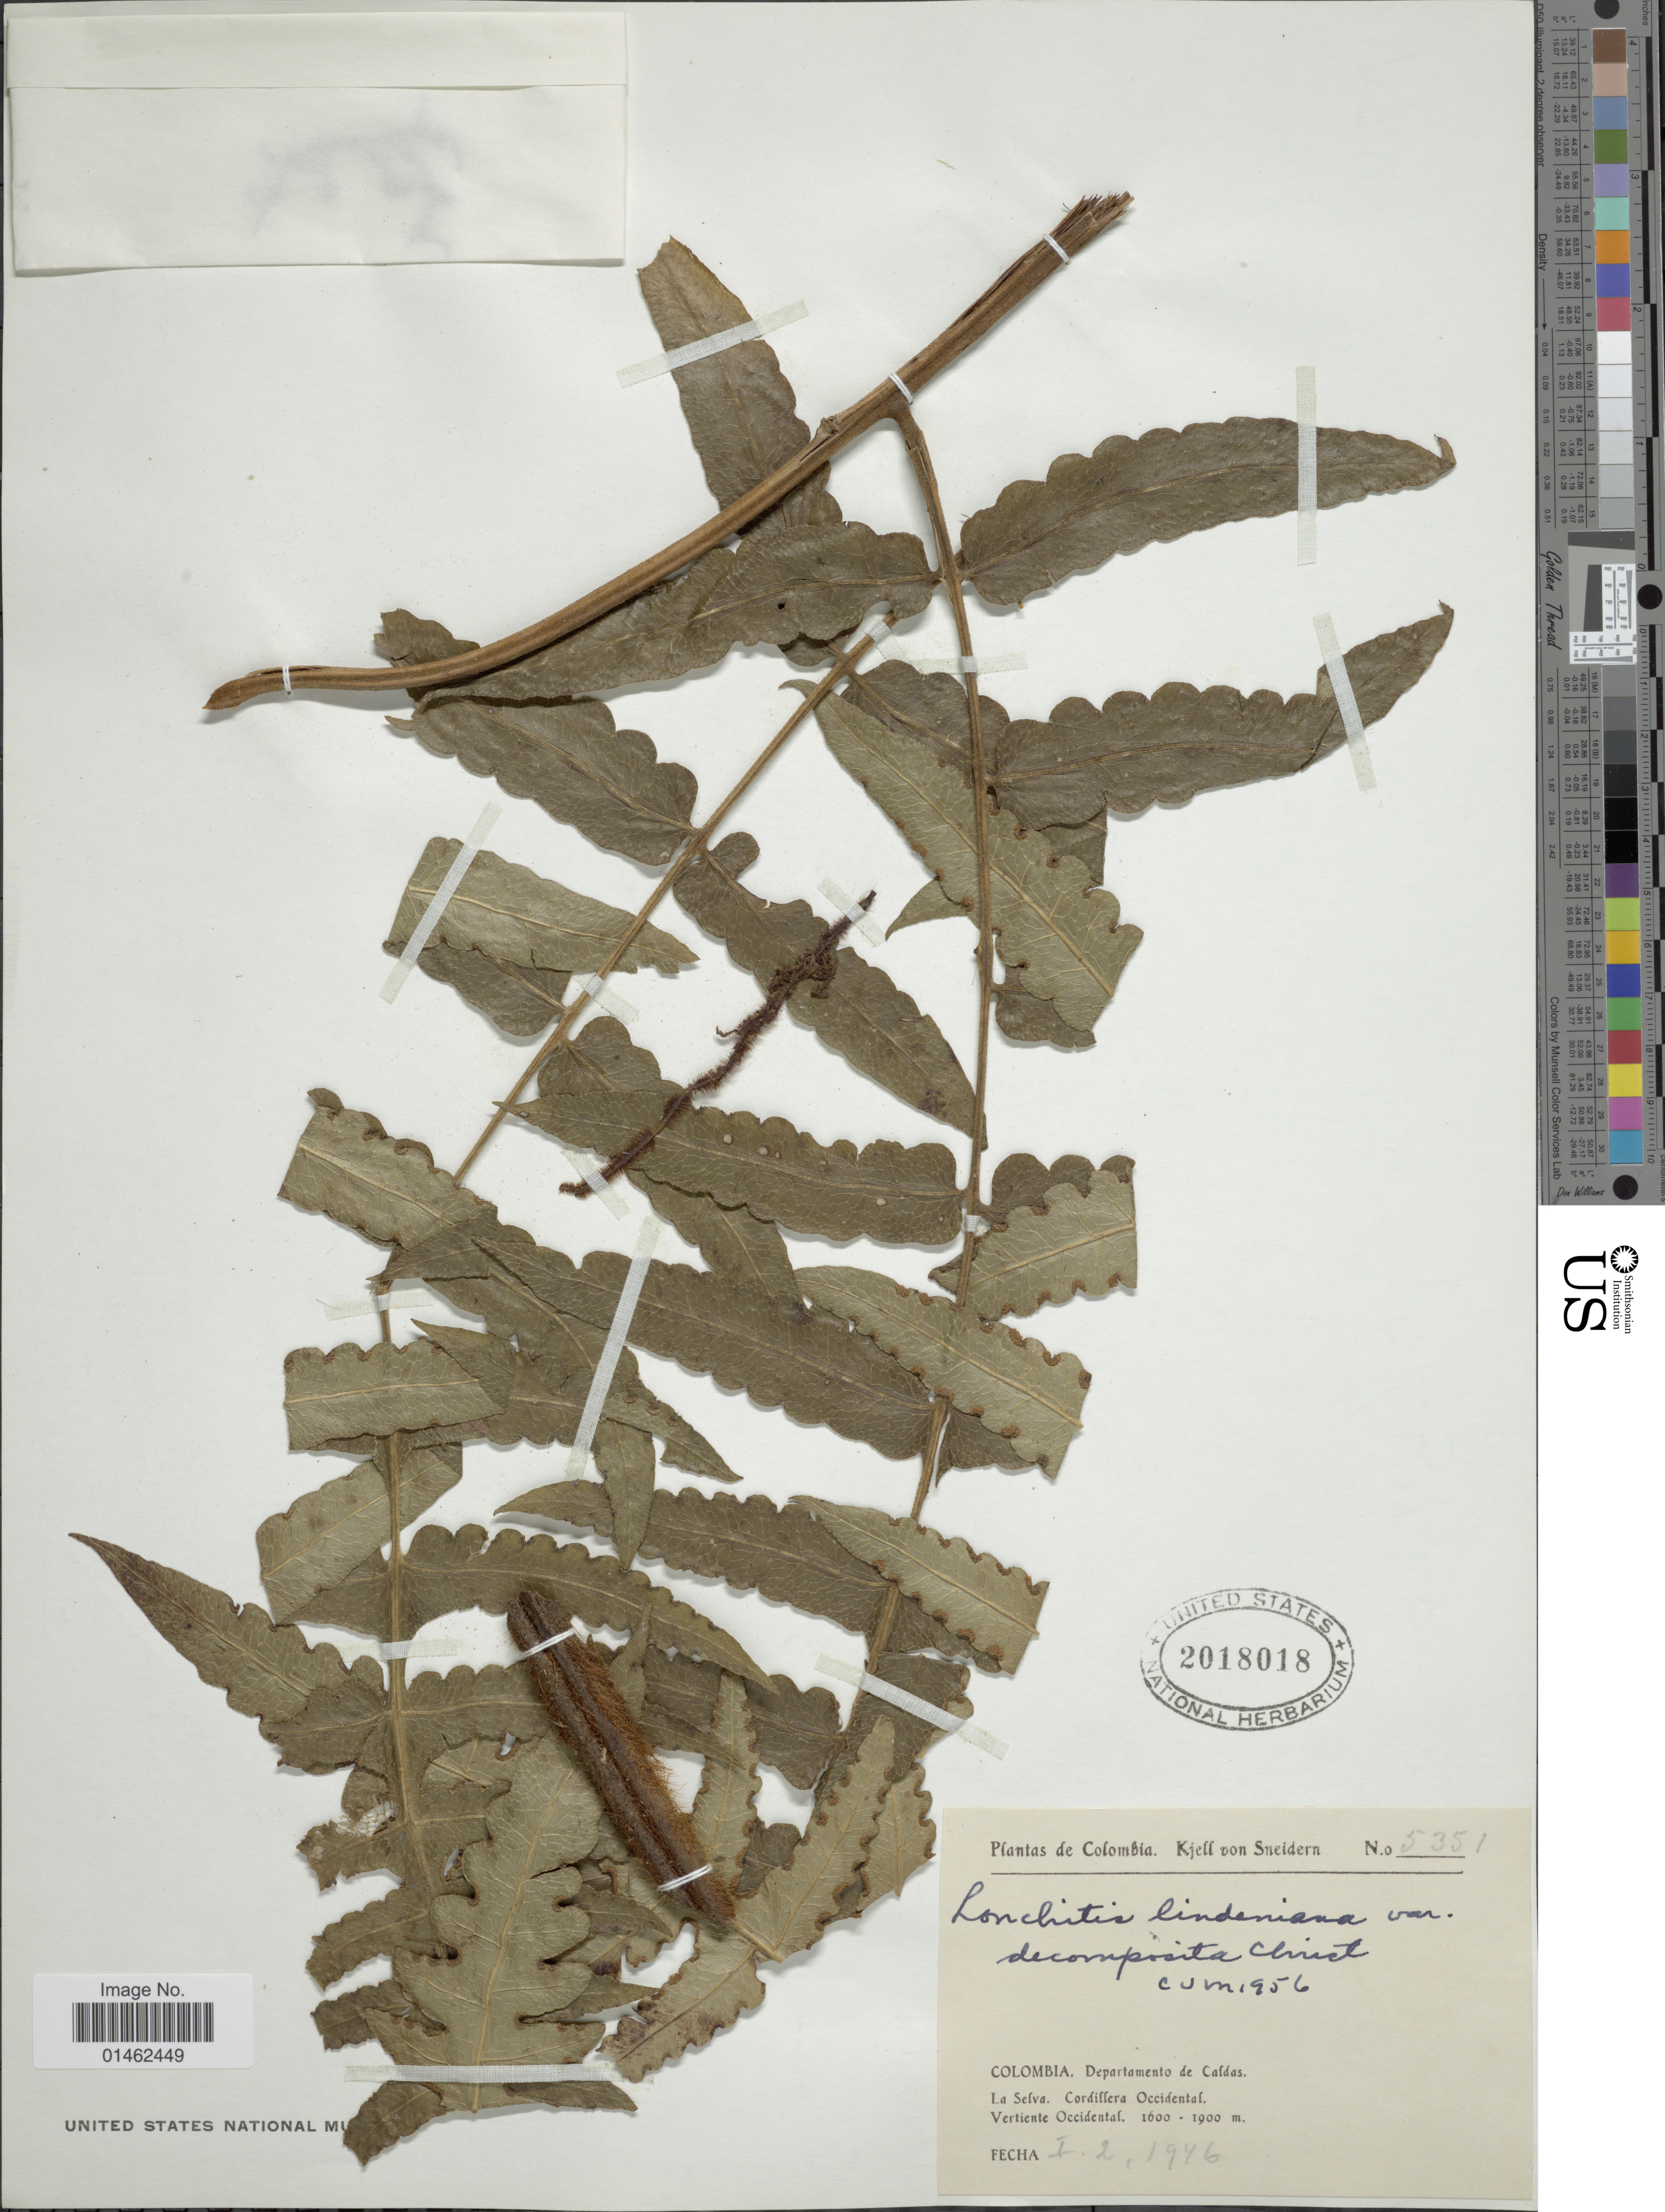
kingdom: Plantae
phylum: Tracheophyta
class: Polypodiopsida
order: Polypodiales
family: Dennstaedtiaceae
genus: Blotiella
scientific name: Blotiella lindeniana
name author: (Hook.) R.M. Tryon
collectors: K. von Sneidern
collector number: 5351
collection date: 1946-01-02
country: Colombia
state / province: Caldas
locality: Departamento de Caldas. La Selva. Cordillera Occidental. Vertiente Occidental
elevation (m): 1600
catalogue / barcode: US 2018018